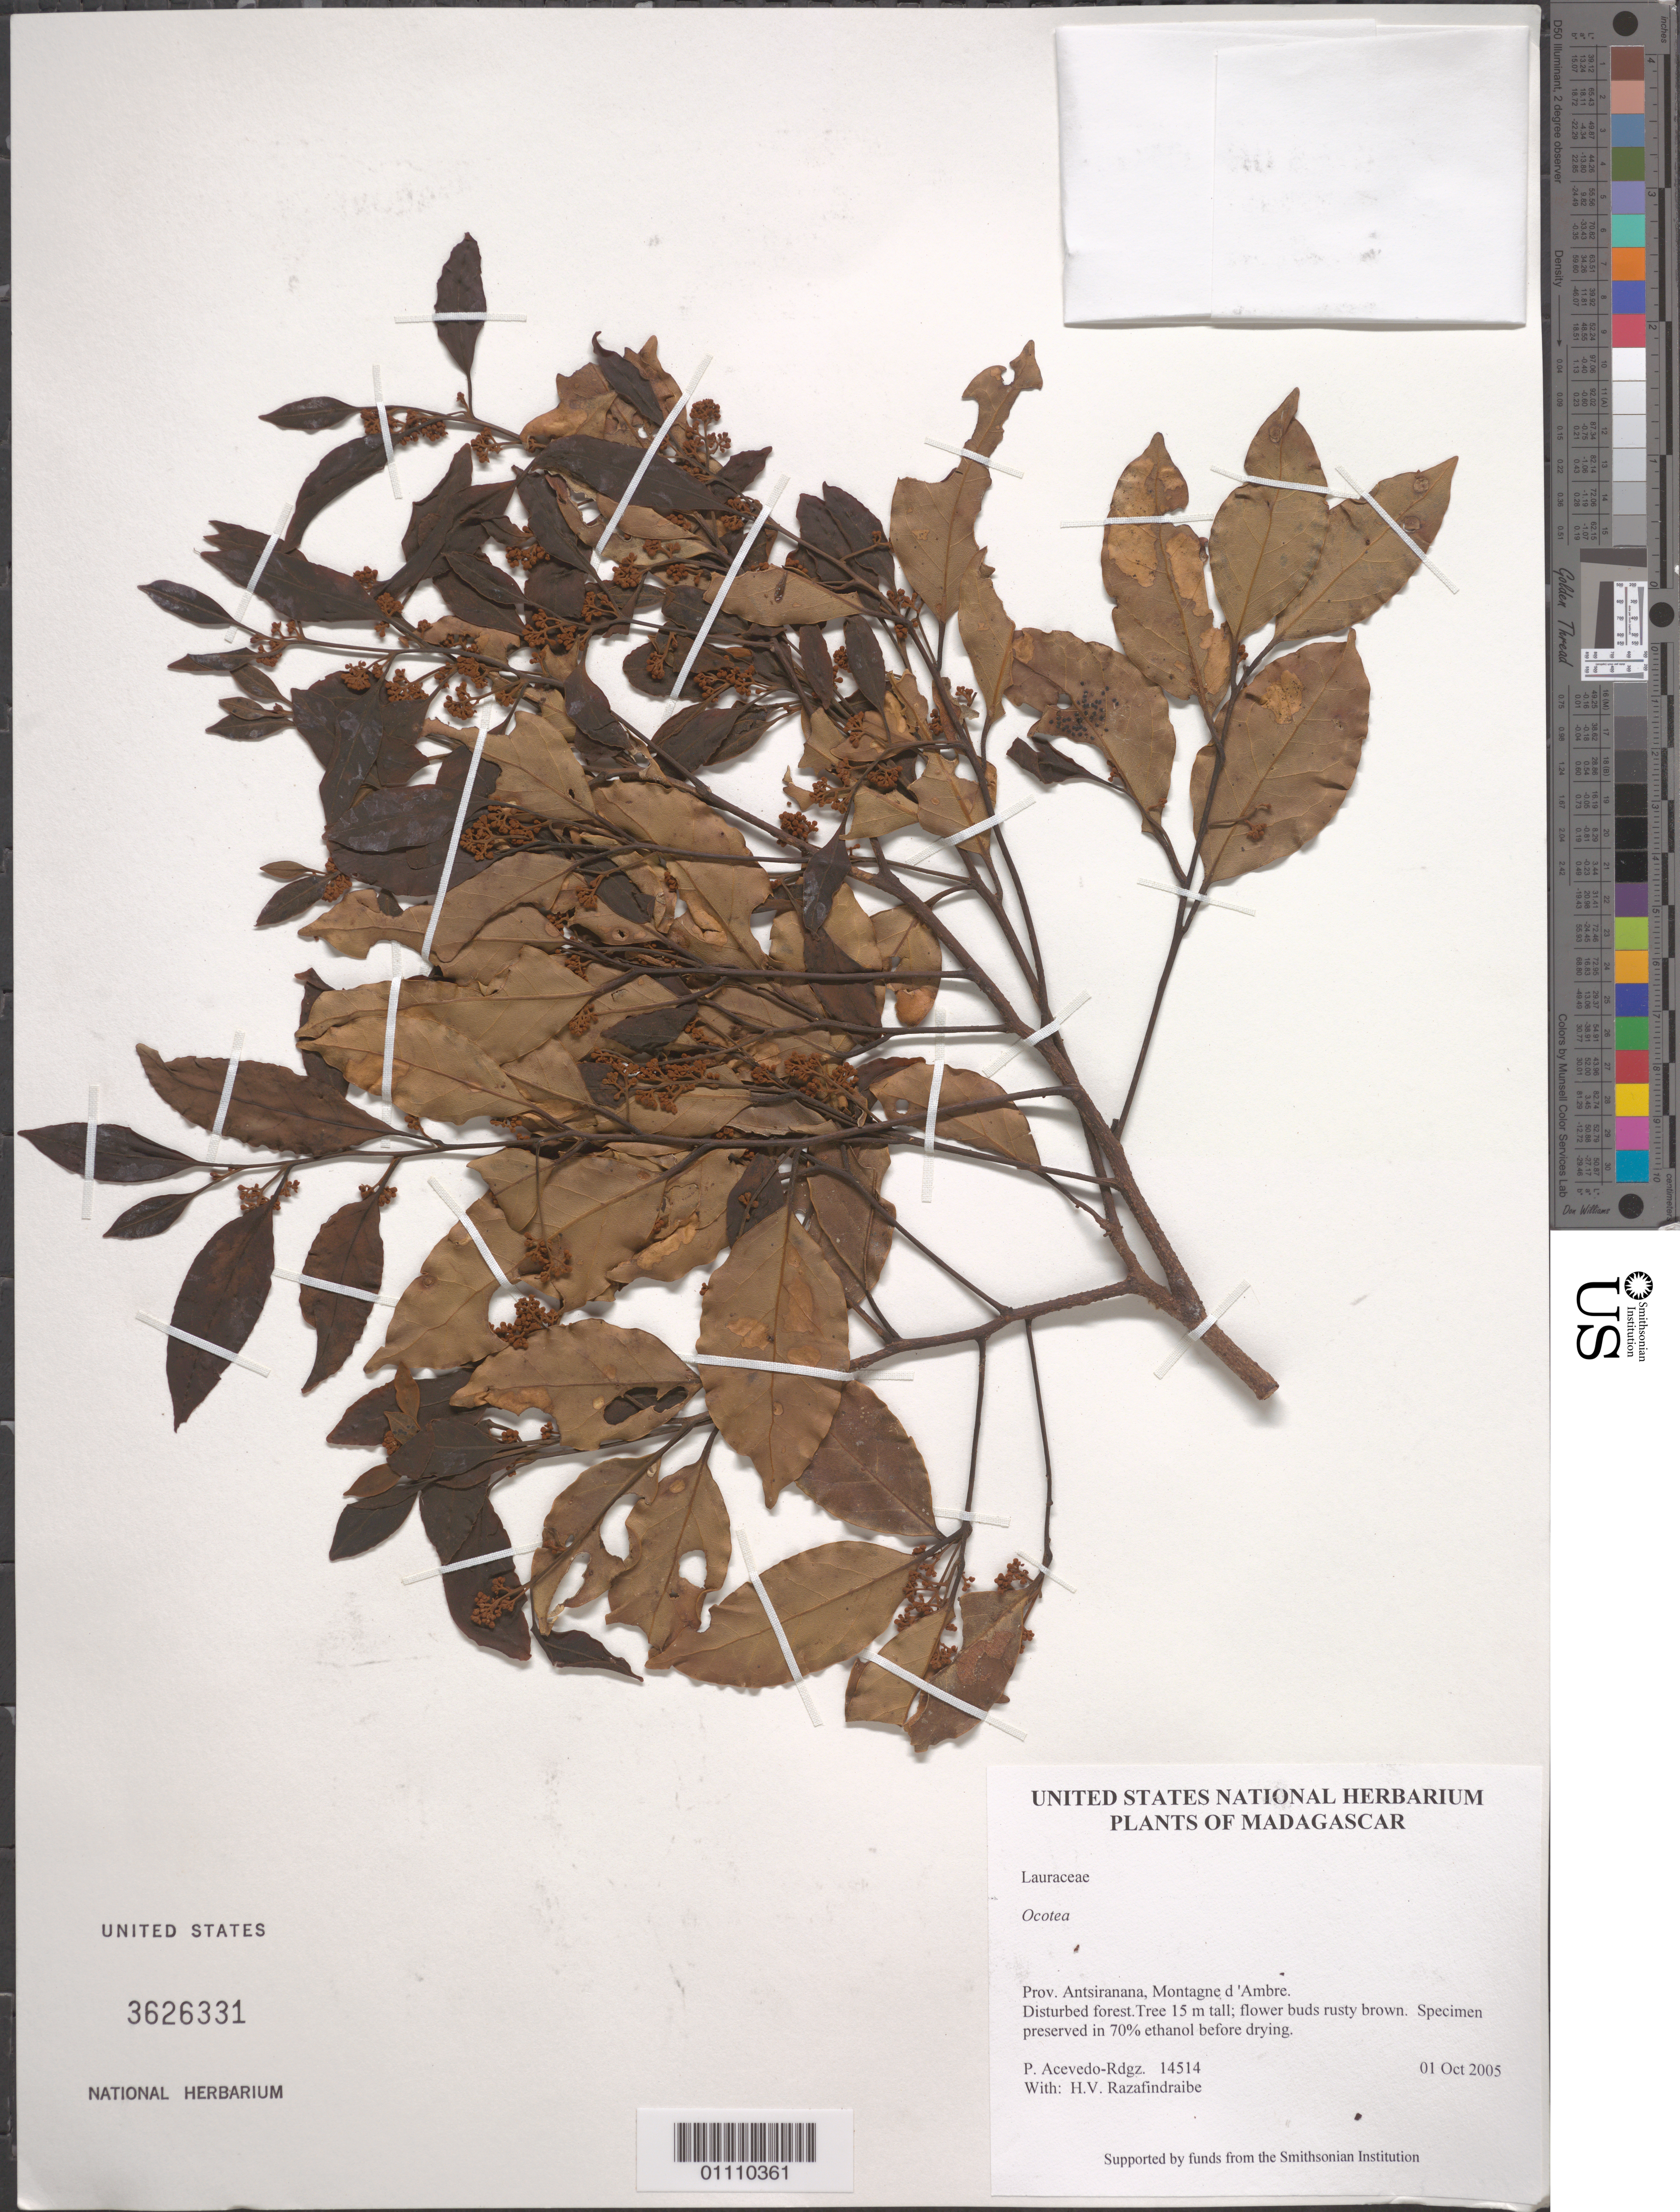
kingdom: Plantae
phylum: Tracheophyta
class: Magnoliopsida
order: Laurales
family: Lauraceae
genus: Ocotea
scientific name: Ocotea sp.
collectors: P. Acevedo-Rodr. & H. Razafindraibe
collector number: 14514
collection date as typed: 01 Oct 2005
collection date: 2005-10-01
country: Madagascar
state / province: Diana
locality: Prov. Antsiranana, Montagne d 'Ambre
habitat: Disturbed forest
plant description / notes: US, MO, K, P, NY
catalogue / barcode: US 3626331